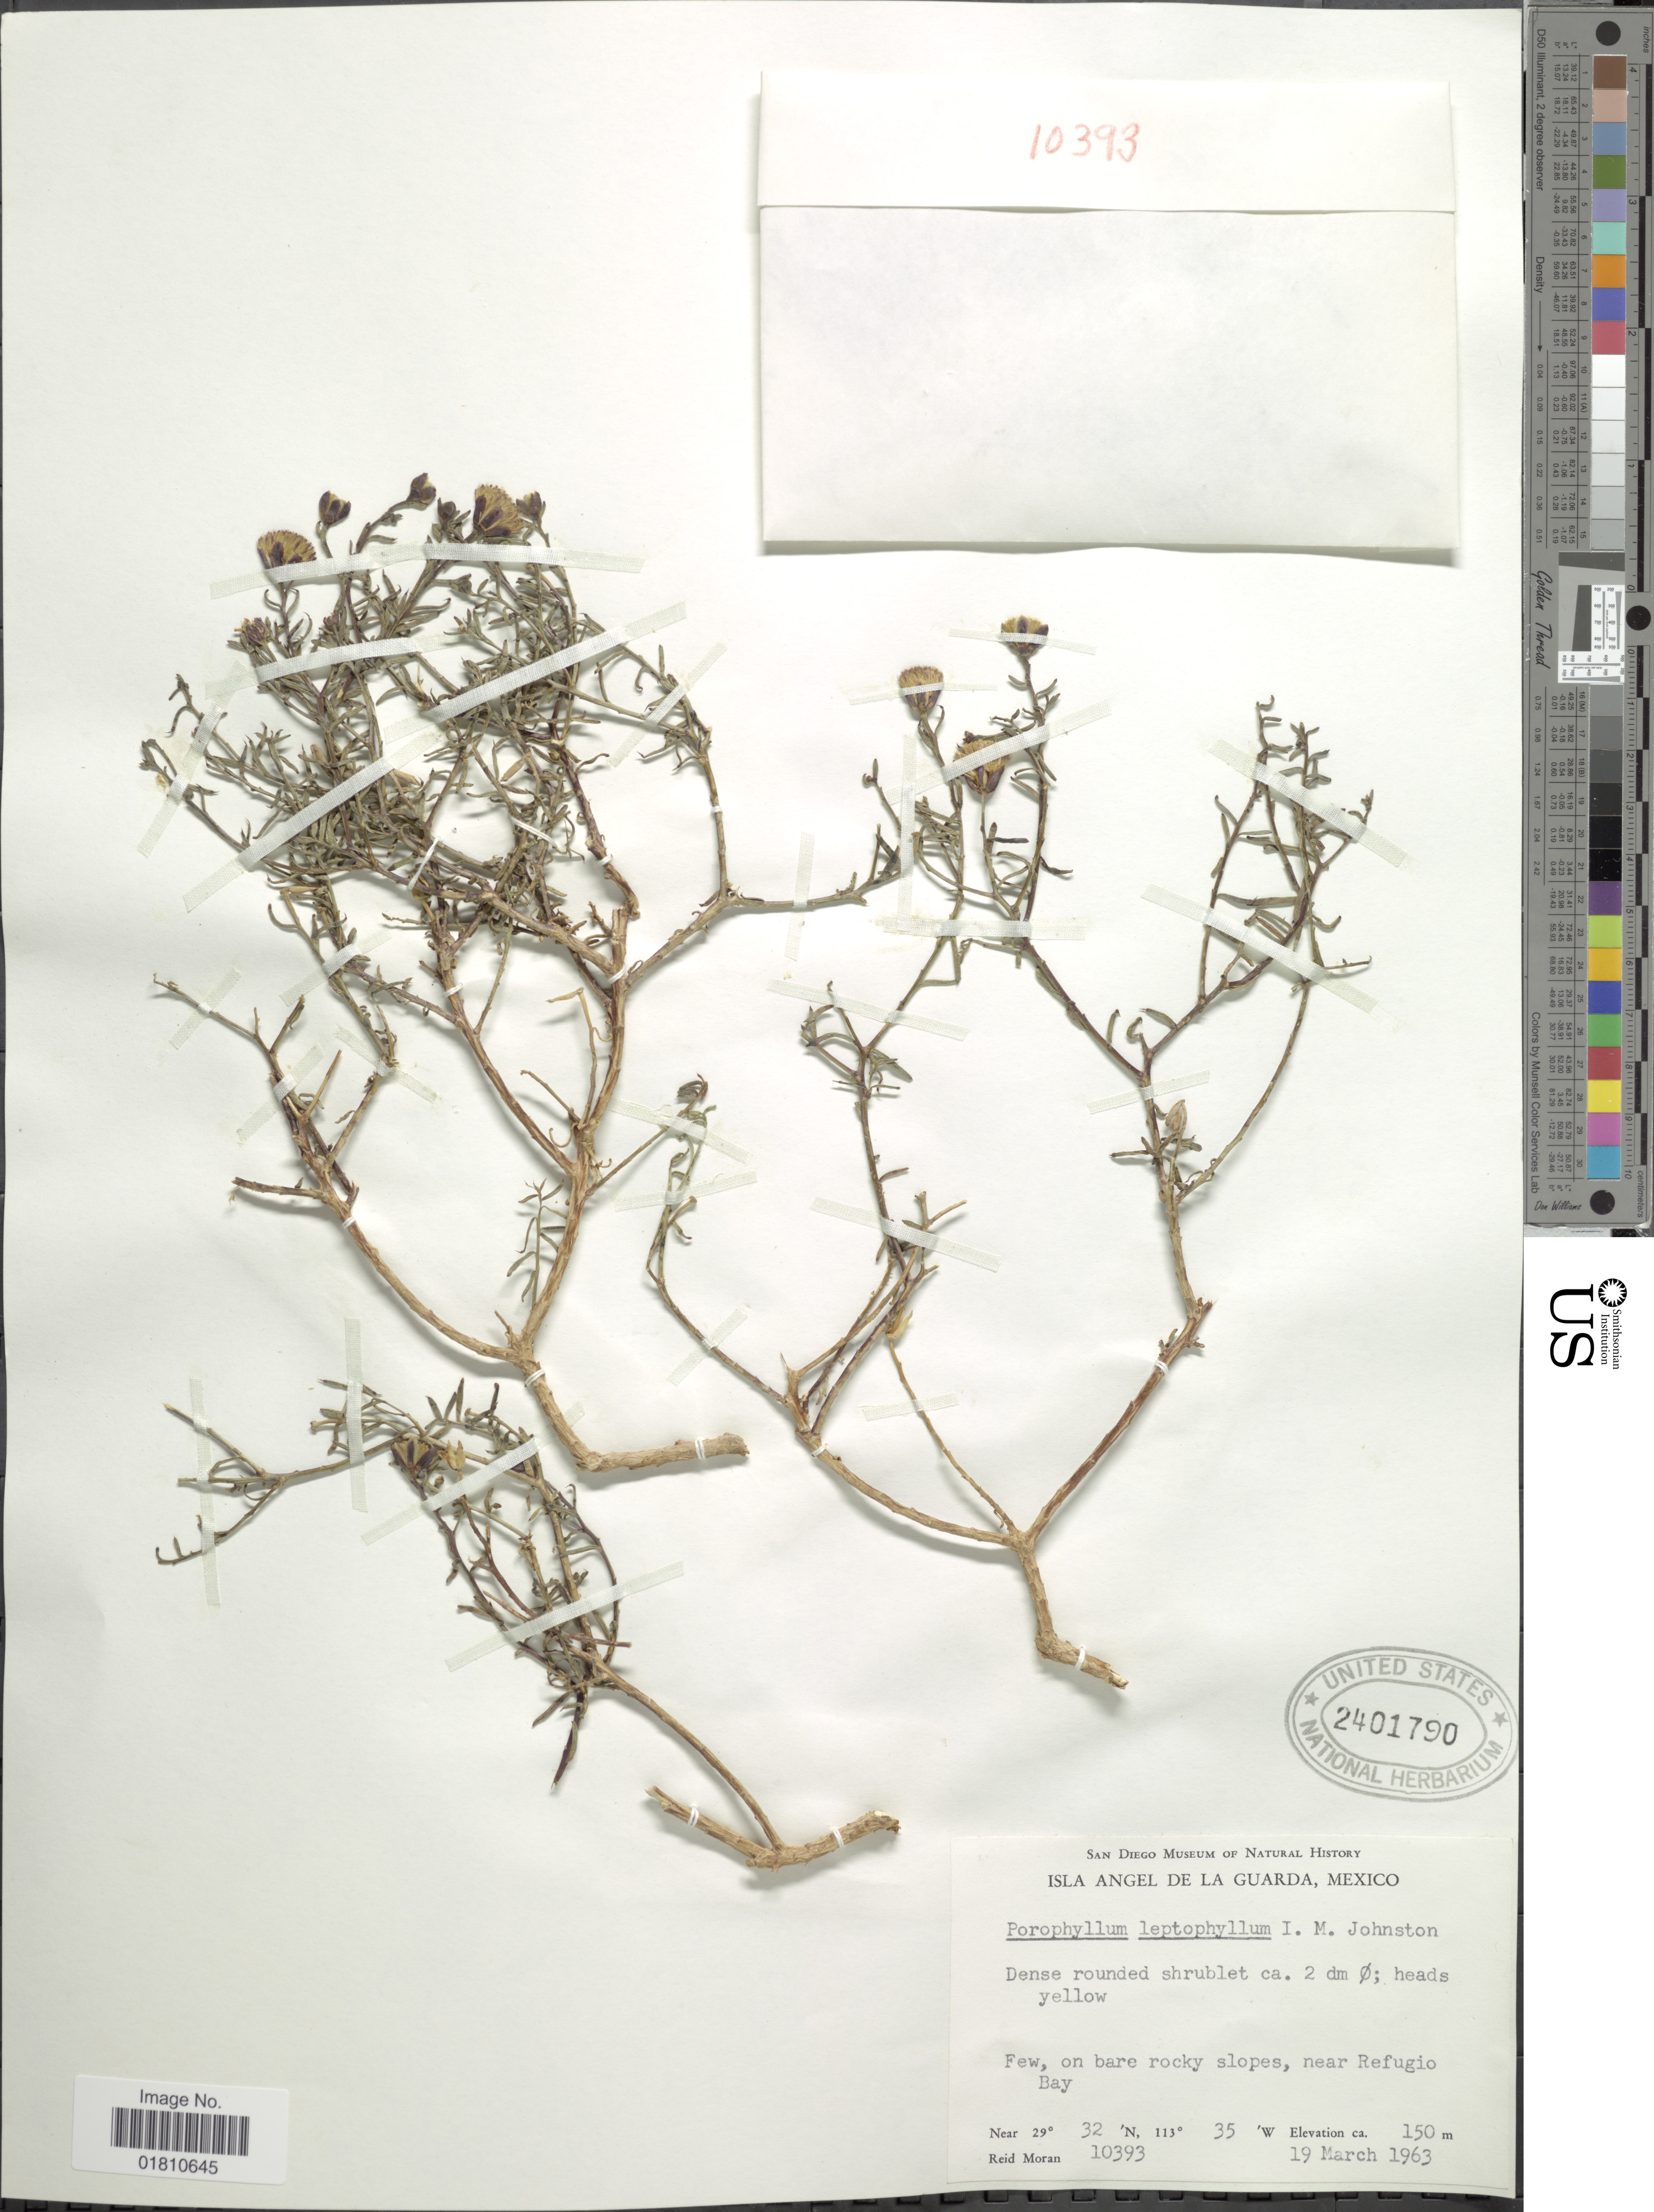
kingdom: Plantae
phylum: Tracheophyta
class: Magnoliopsida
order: Asterales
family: Asteraceae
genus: Bajacalia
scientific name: Bajacalia crassifolia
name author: (S. Watson) Loockerman et al.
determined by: Anzuinelli, M.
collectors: R. V. Moran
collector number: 10393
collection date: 1963-03-19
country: Mexico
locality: Isla Angel de La Guardia, on bare rocky slopes, near Refugio Bay.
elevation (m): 150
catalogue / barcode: US 2401790